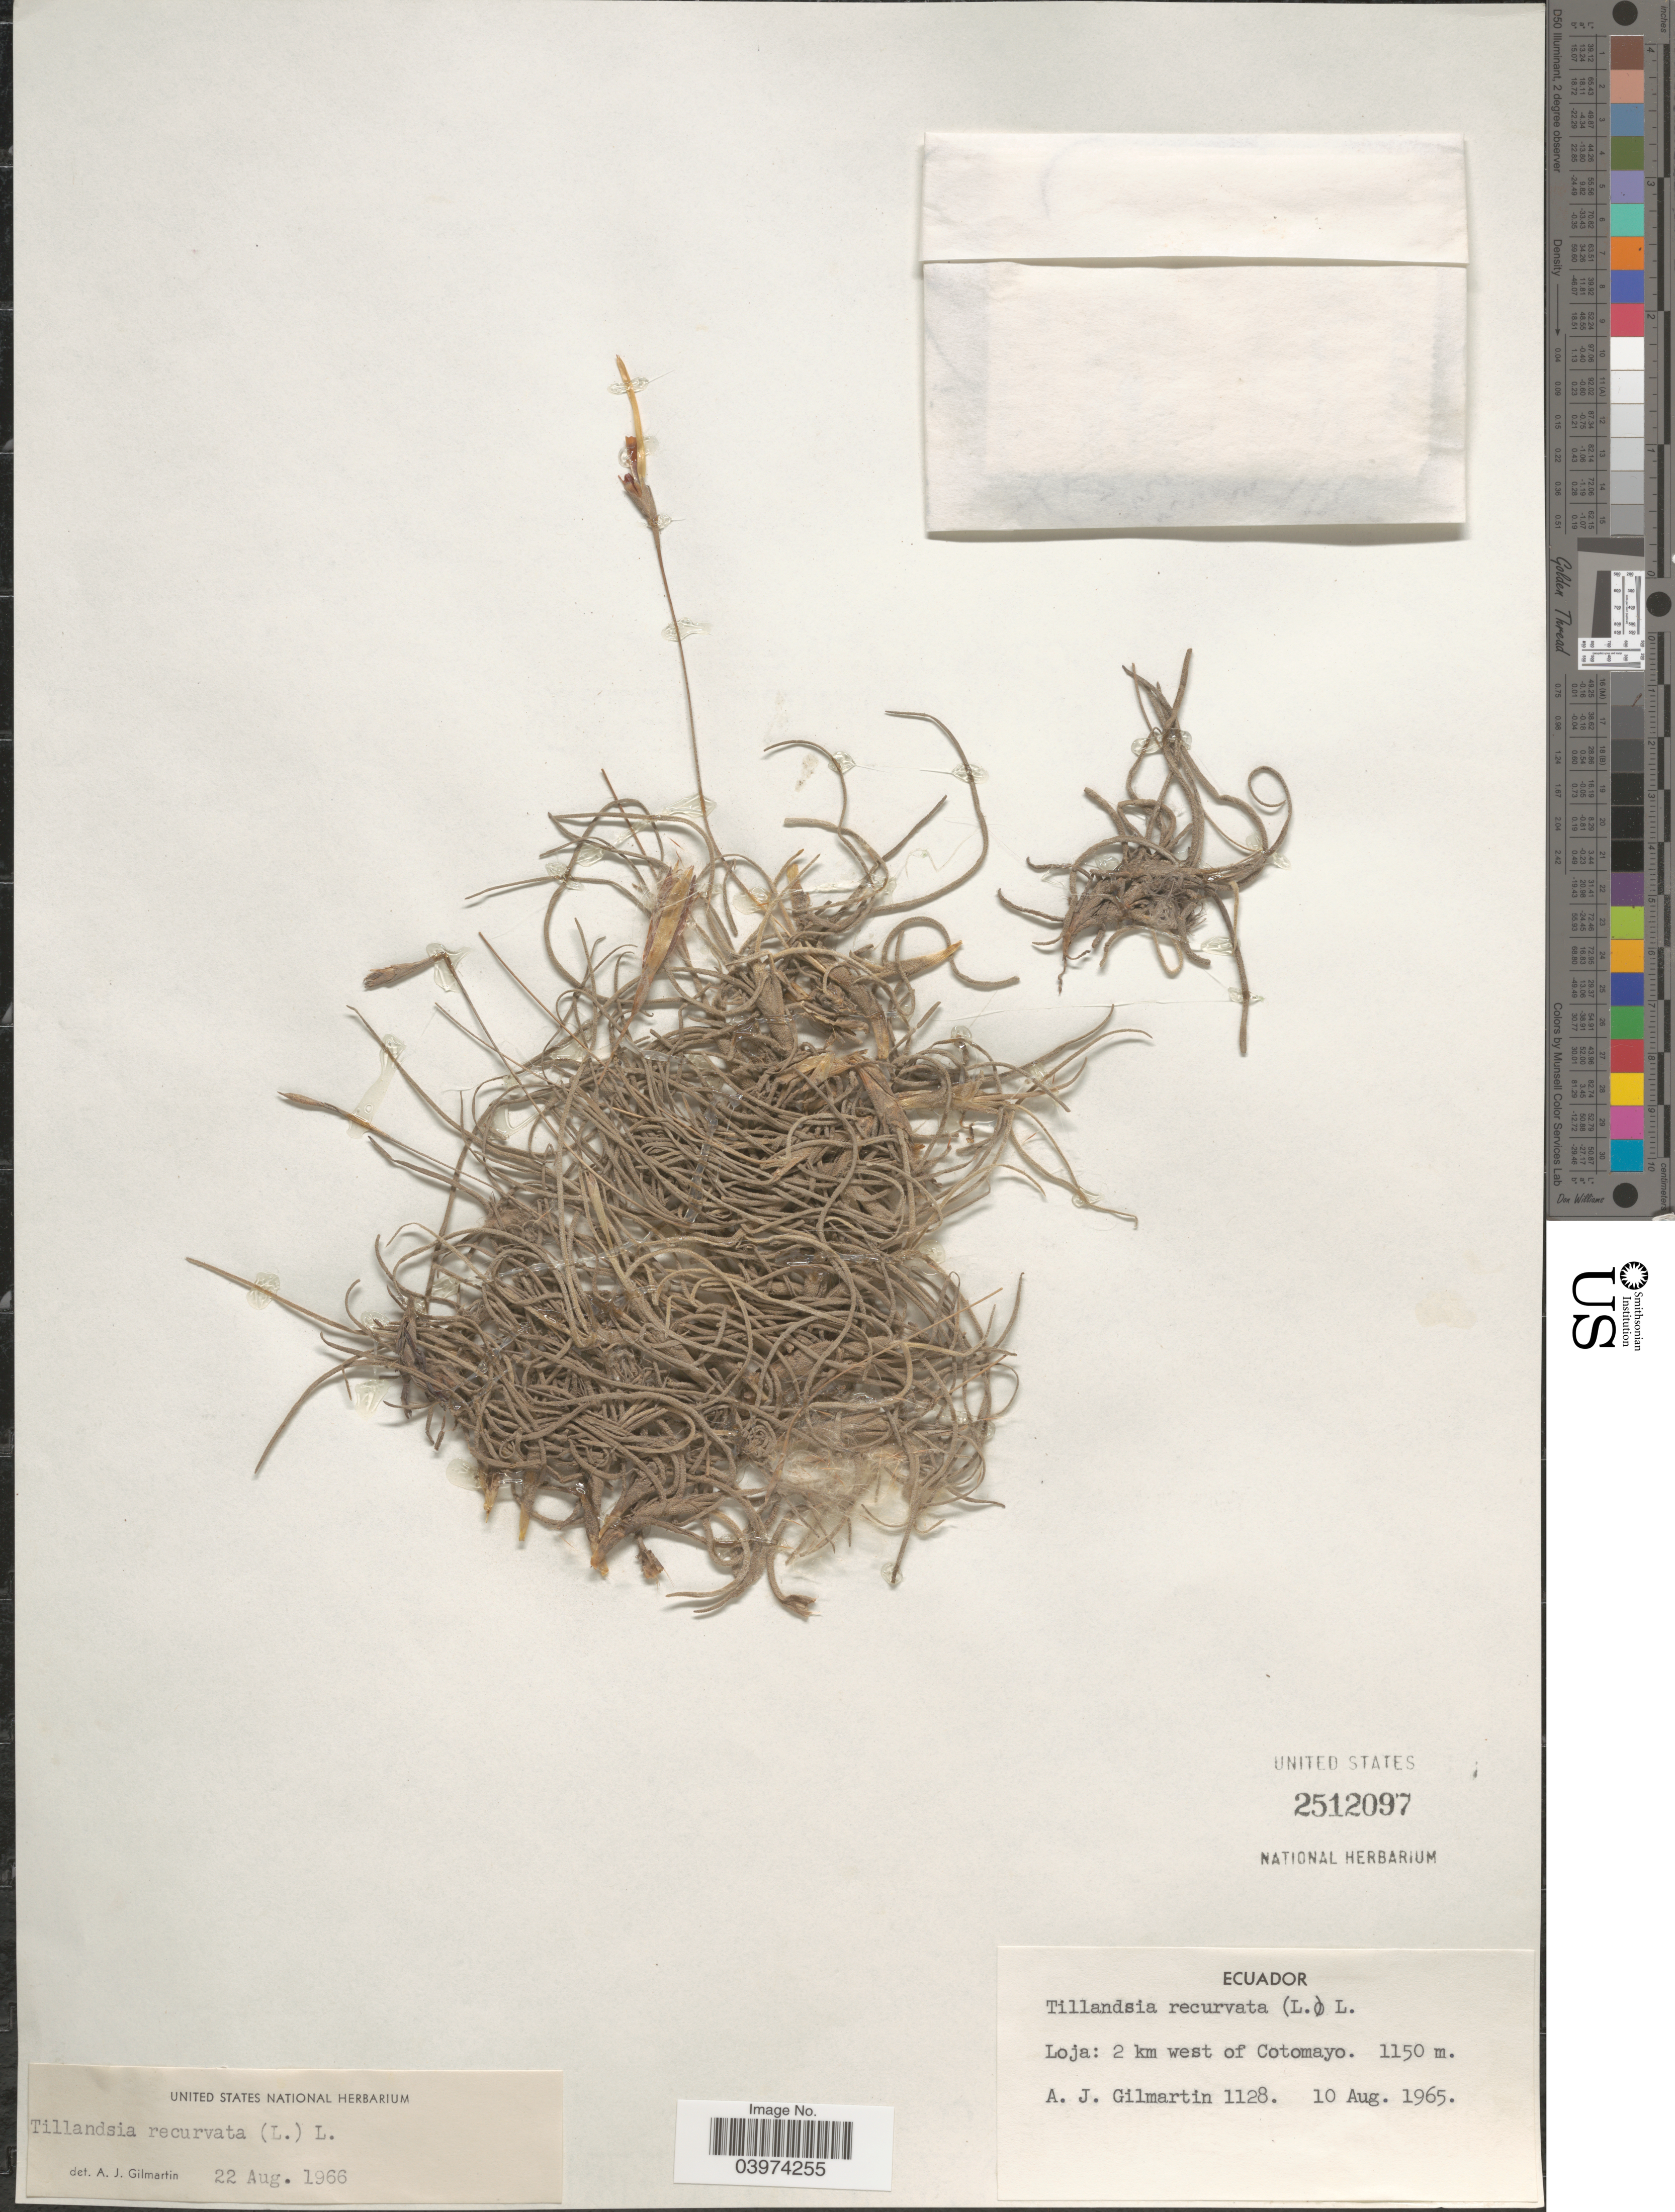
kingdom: Plantae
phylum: Tracheophyta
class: Liliopsida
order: Poales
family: Bromeliaceae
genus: Tillandsia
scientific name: Tillandsia recurvata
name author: L.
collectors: A. J. Gilmartin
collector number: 1128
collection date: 1965-08-10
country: Ecuador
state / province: Loja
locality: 2 km west of Cotomayo.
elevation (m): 1150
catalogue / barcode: US 2512097